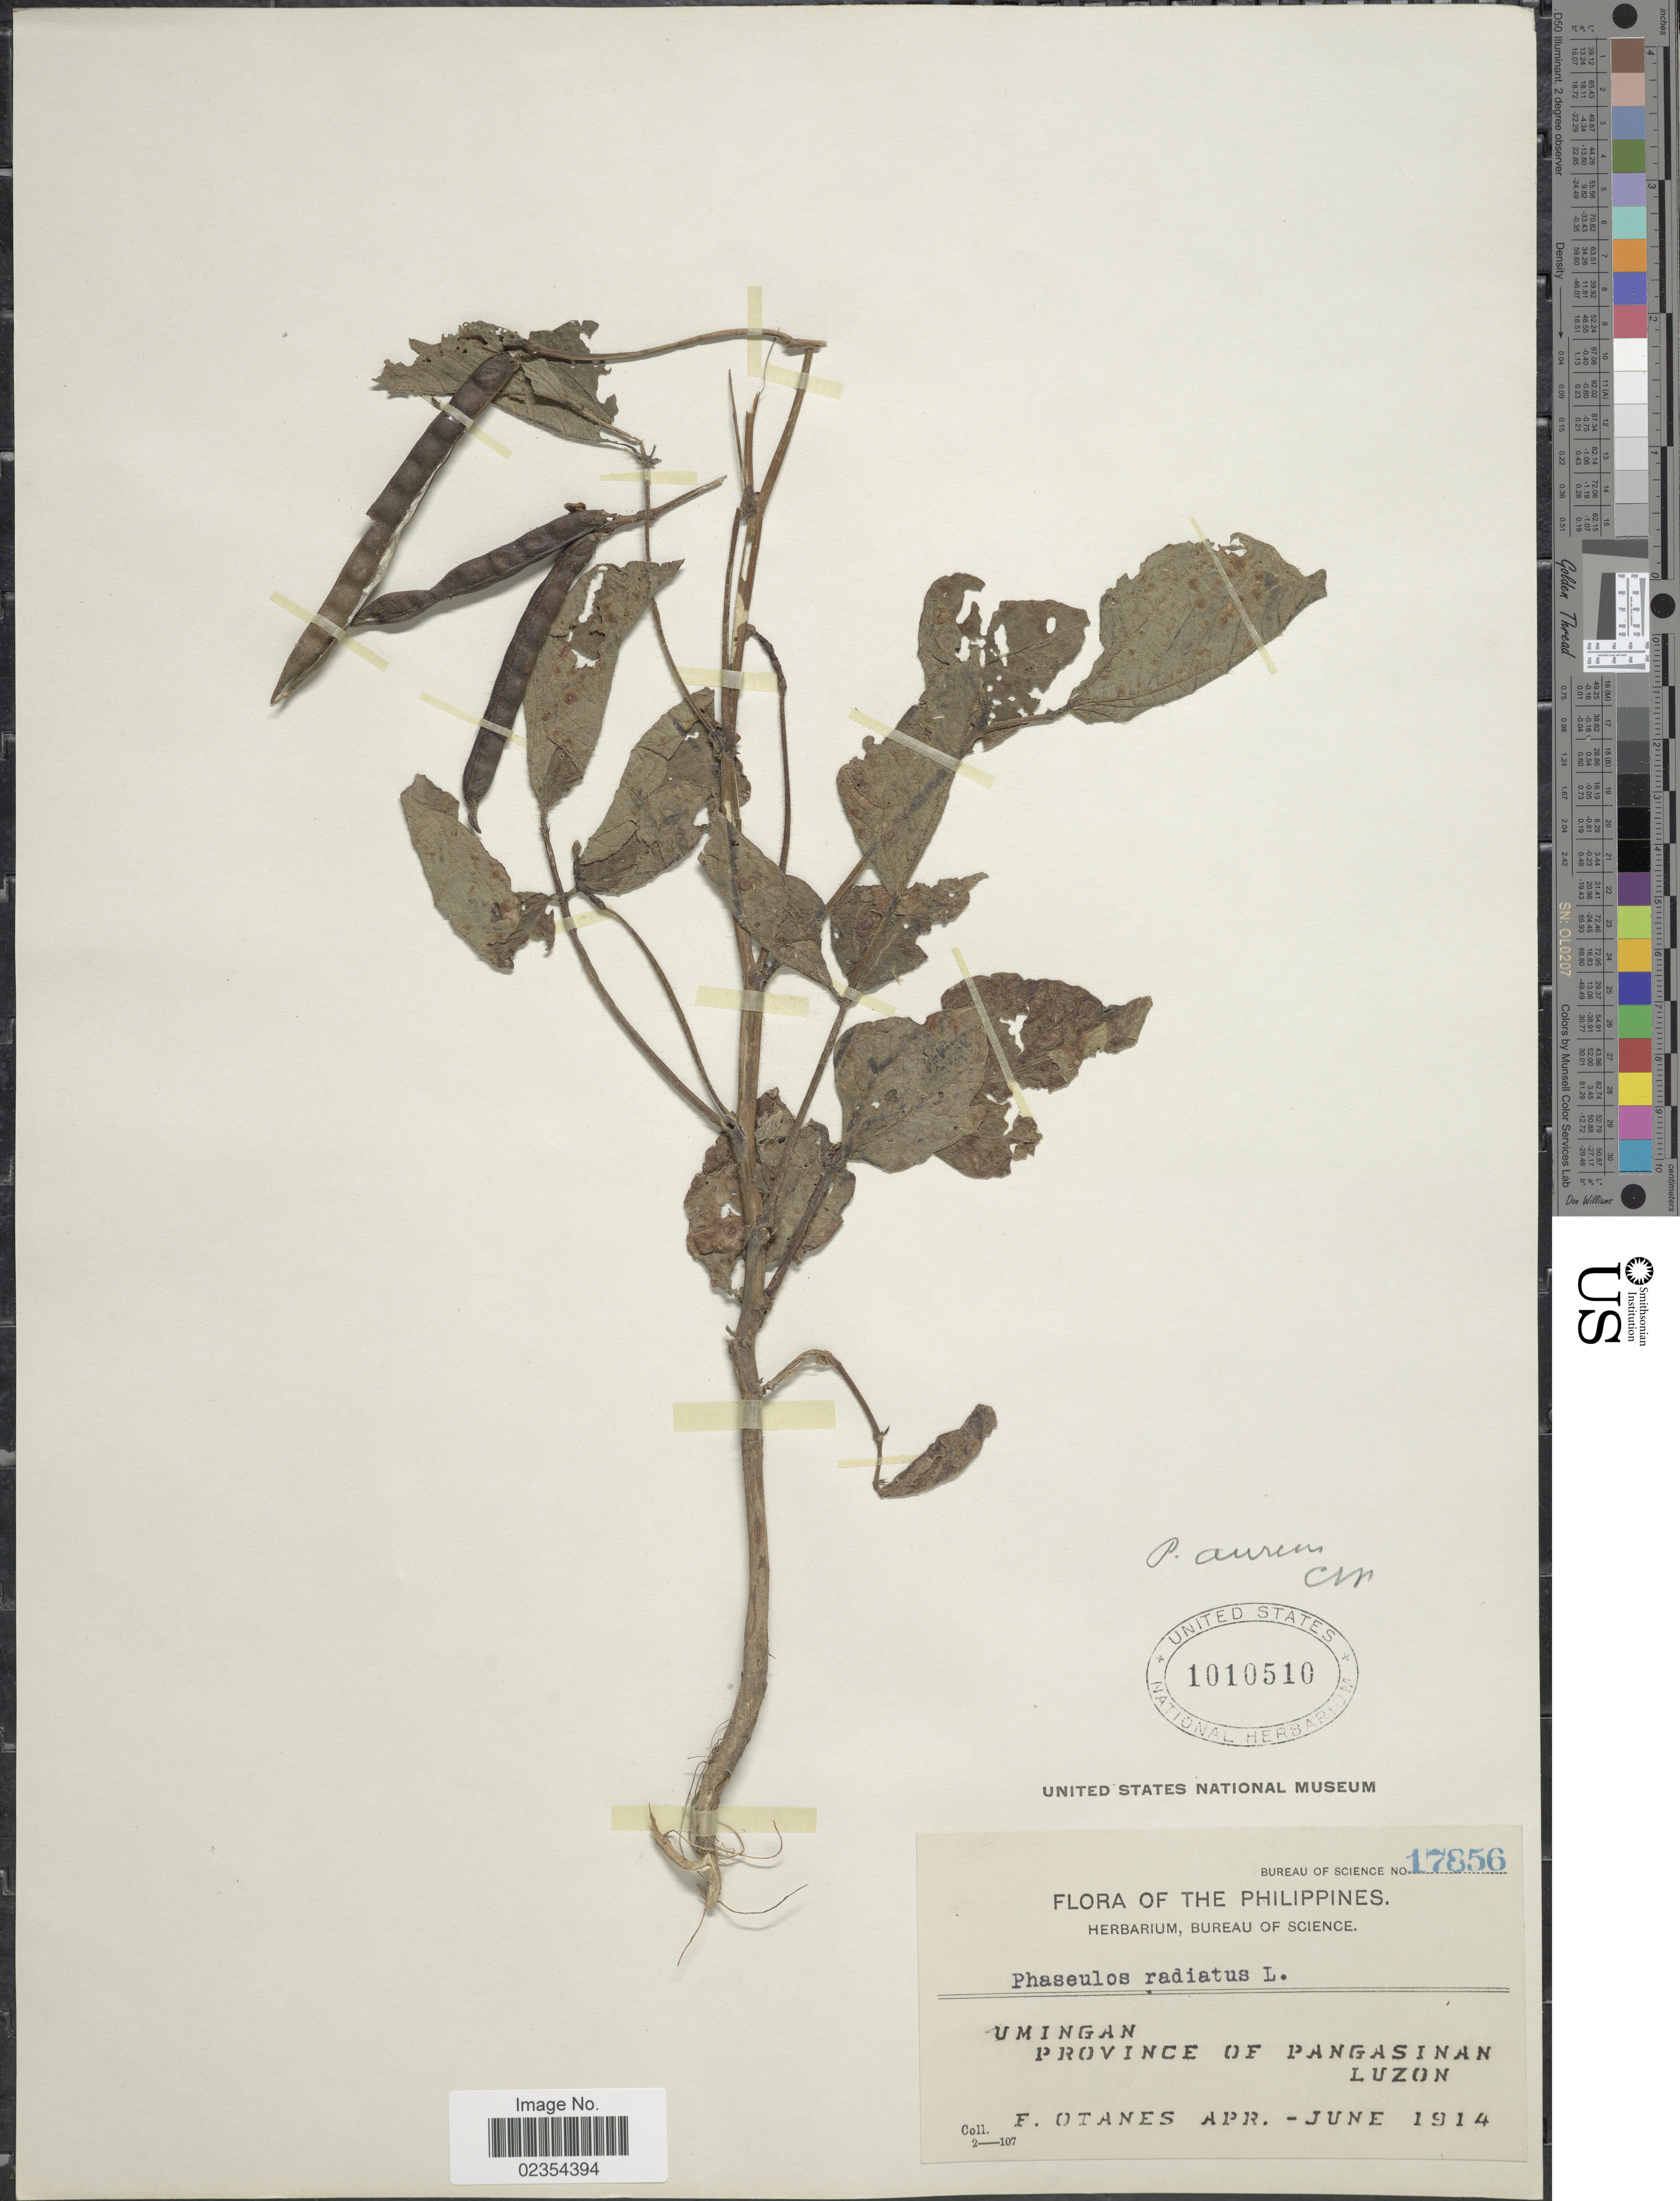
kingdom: Plantae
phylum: Tracheophyta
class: Magnoliopsida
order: Fabales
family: Fabaceae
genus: Vigna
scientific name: Vigna radiata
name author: (L.) R. Wilczek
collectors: F. Q. Otanes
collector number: Bureau of Science 17856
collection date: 1914-04/1914-06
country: Philippines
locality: Umingan, Province of Pangasinan, Luzon.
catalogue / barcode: US 1010510